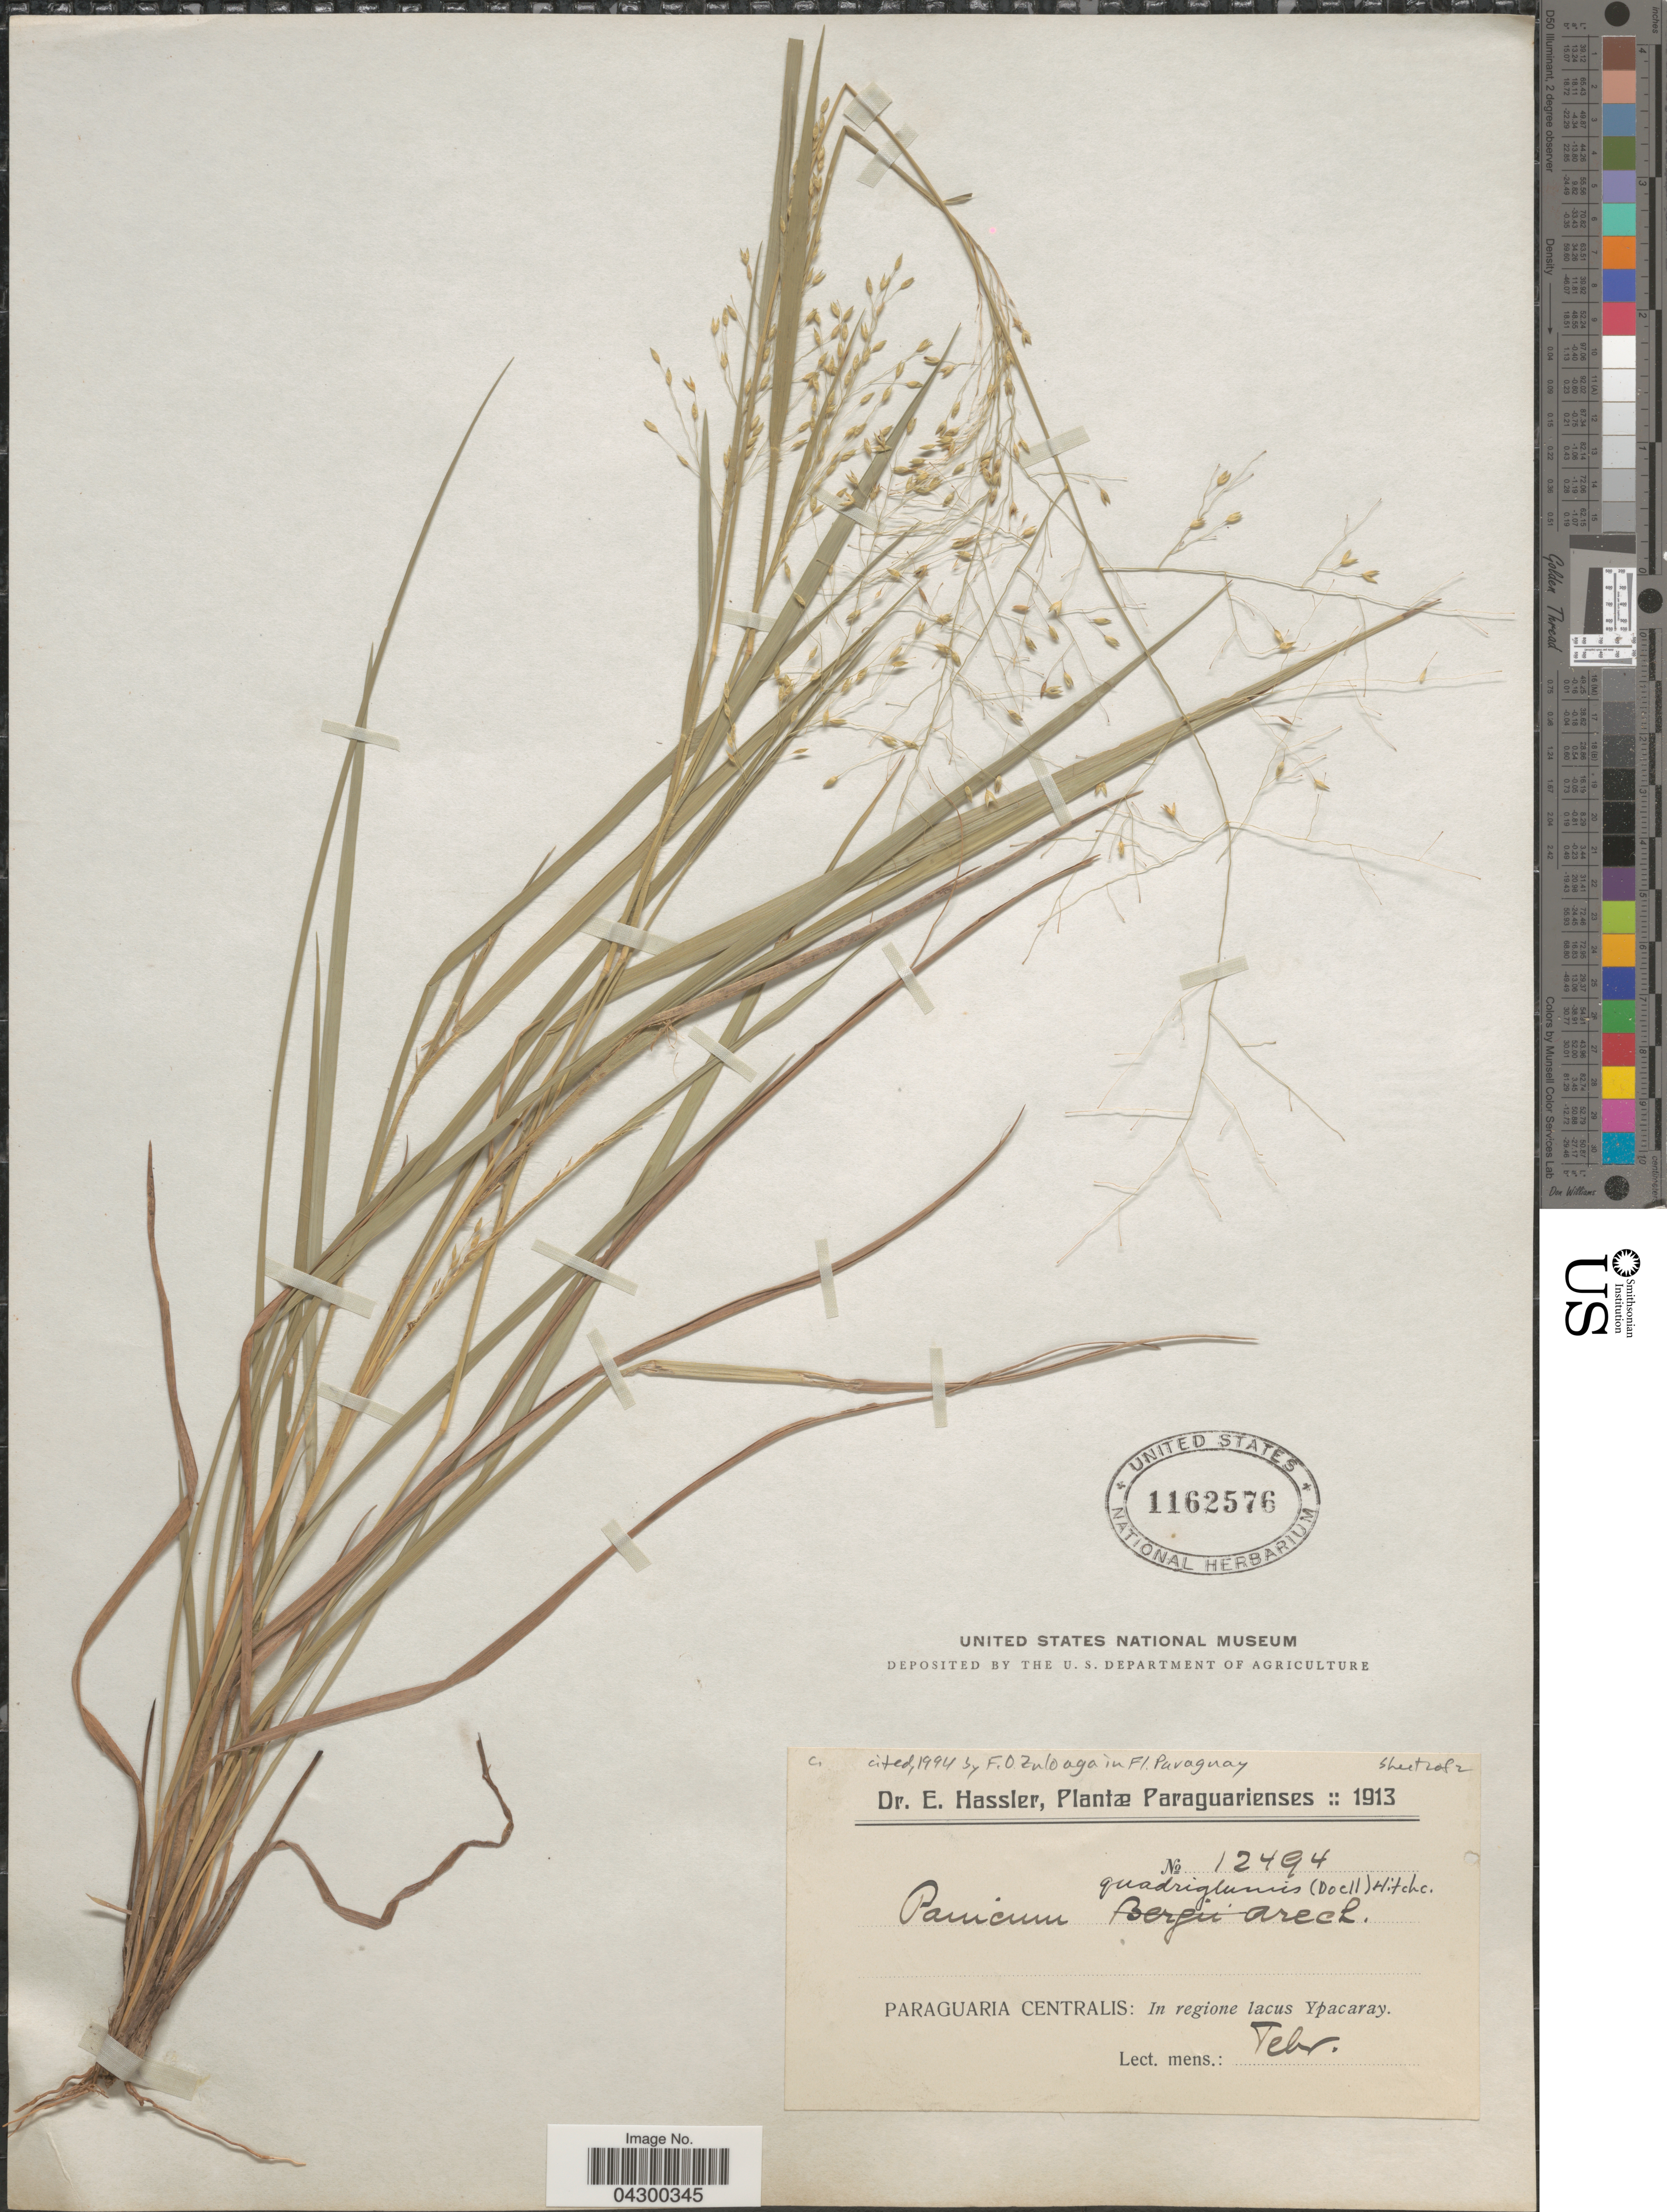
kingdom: Plantae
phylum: Tracheophyta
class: Liliopsida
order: Poales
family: Poaceae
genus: Panicum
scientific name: Panicum quadriglume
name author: (Döll) Hitchc.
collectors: E. Hassler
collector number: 12494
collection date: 1913-02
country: Paraguay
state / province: Paraguari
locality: Paraguarienses. Paraguaria Centralis: In regione Ypacaray.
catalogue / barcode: US 1162576